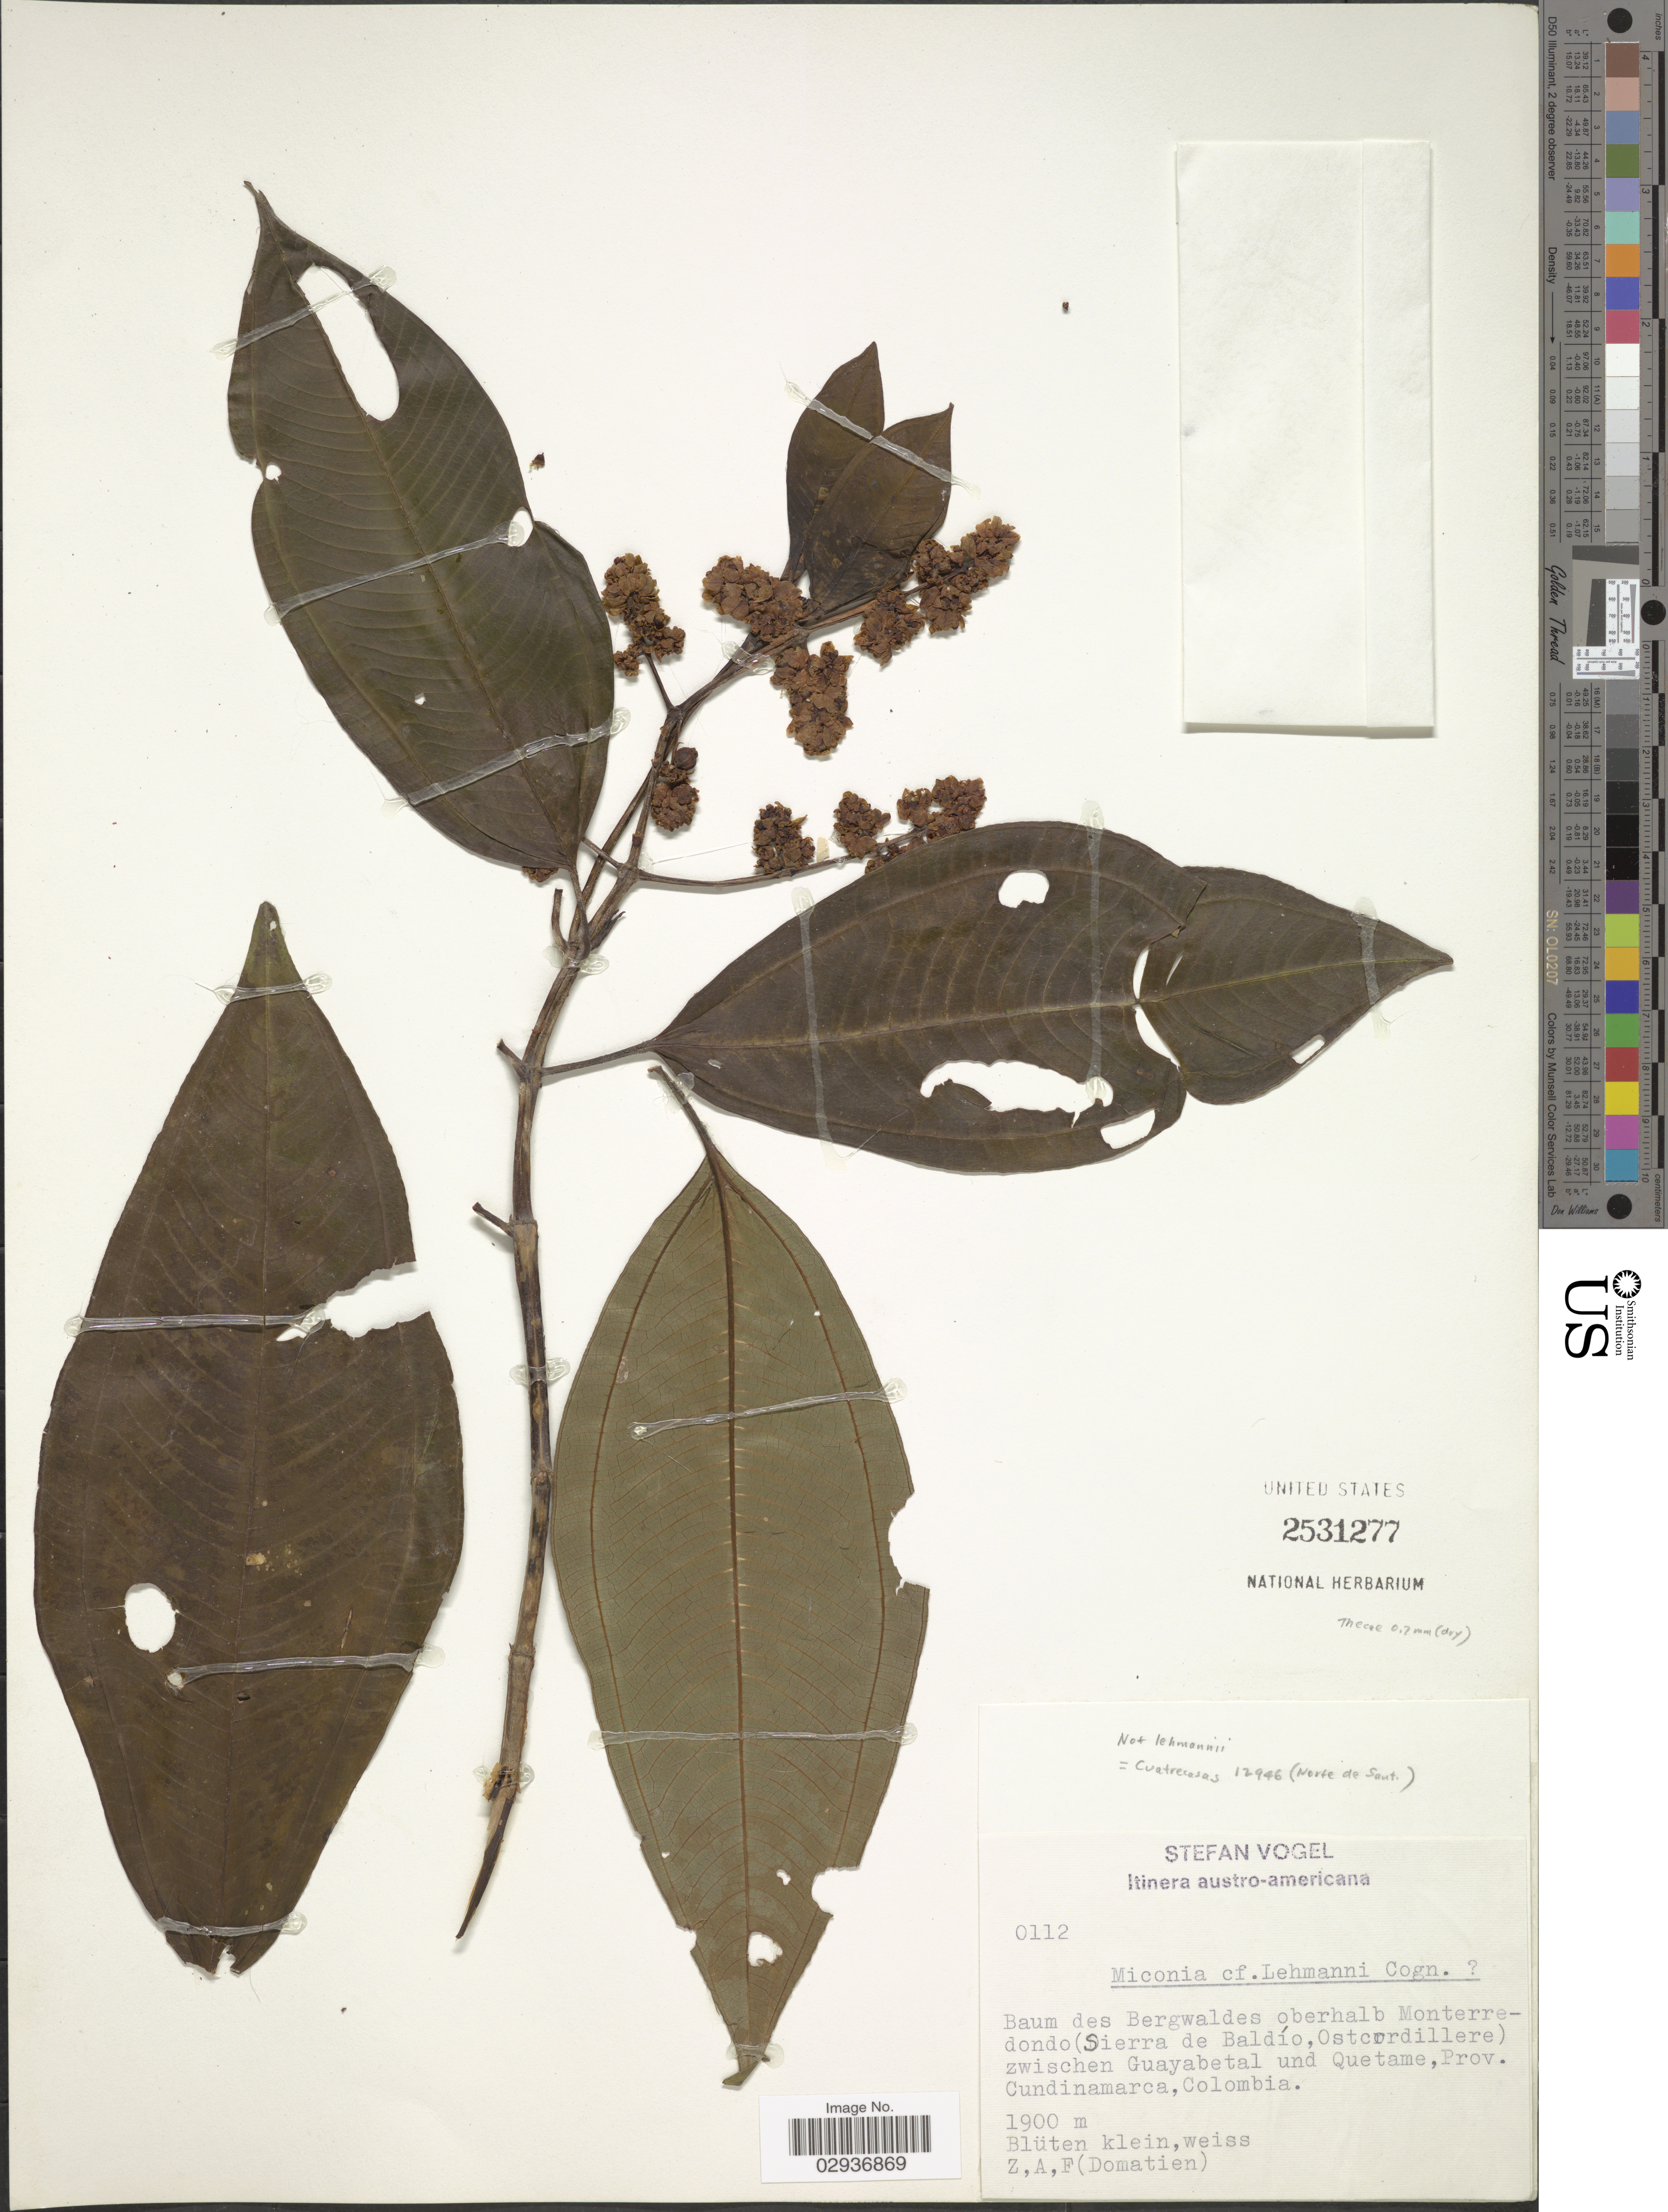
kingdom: Plantae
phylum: Tracheophyta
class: Magnoliopsida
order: Myrtales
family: Melastomataceae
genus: Miconia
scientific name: Miconia brachygyna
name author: Gleason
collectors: S. Vogel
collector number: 0112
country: Colombia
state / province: Cundinamarca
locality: Itinera austro-americana. Monterredondo (Sierra de Baldío, Ostcordillere) zwischen Guayabetal und Quetame.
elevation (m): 1900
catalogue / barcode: US 2531277